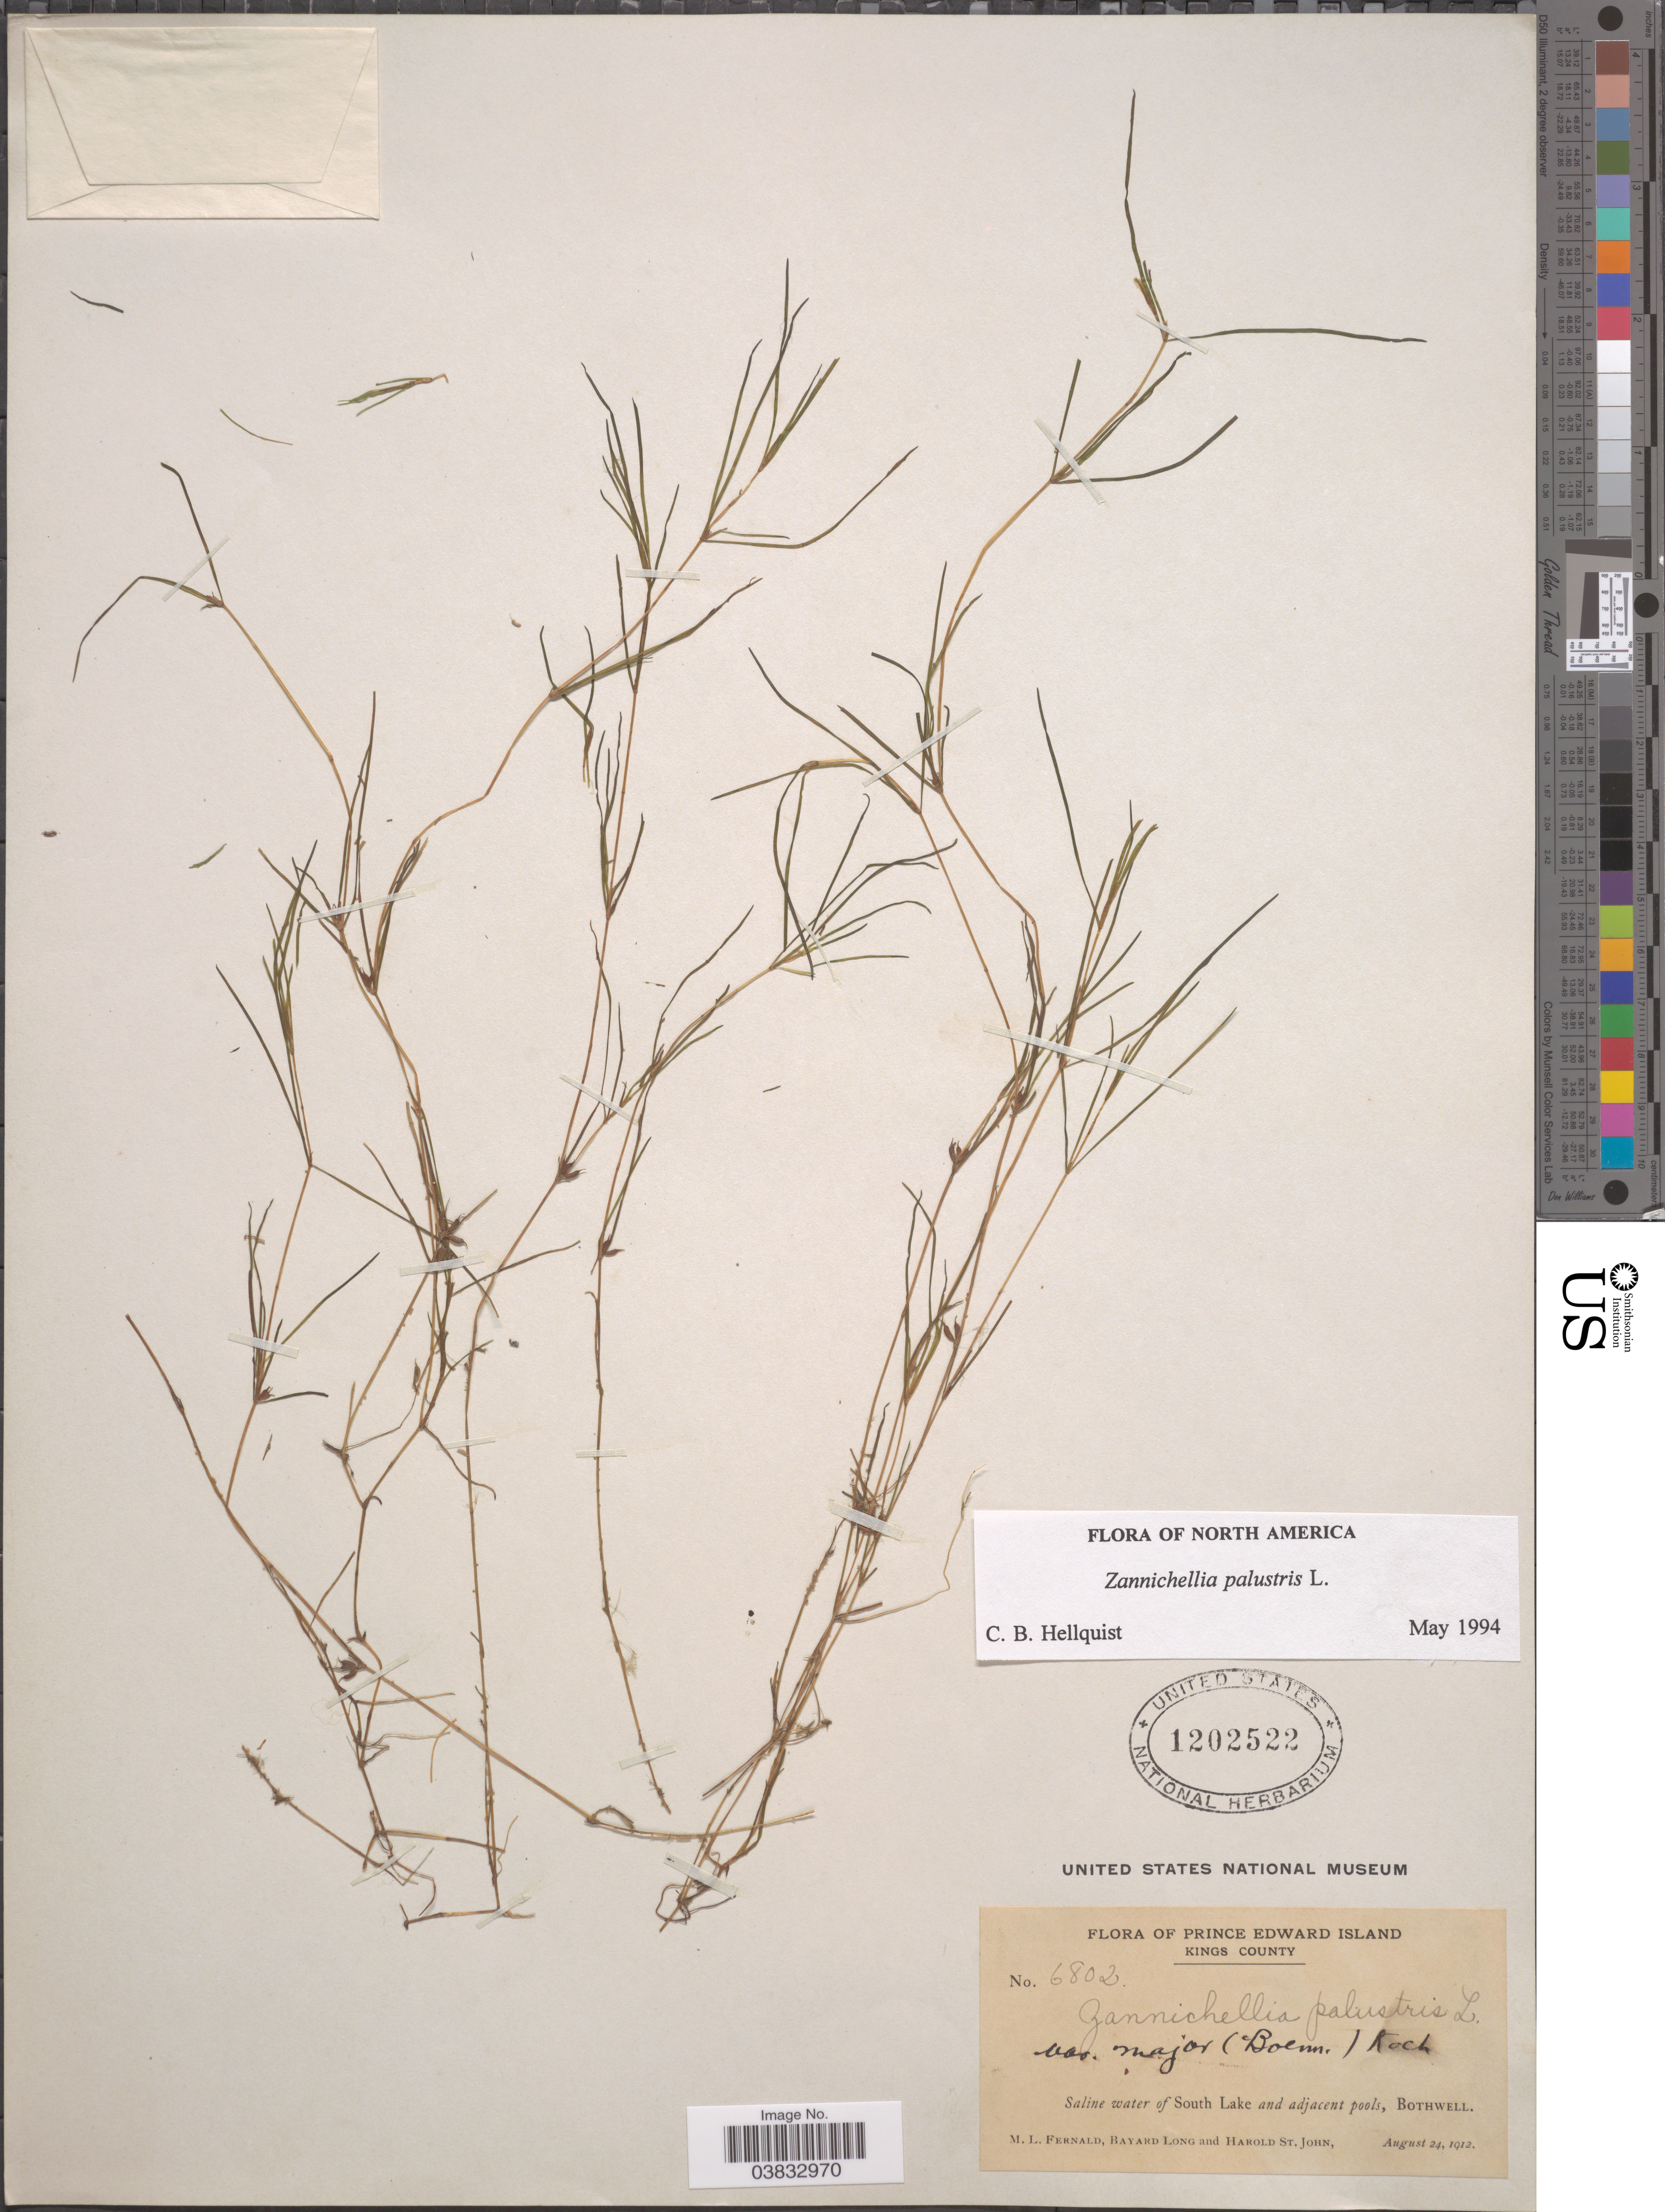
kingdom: Plantae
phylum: Tracheophyta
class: Liliopsida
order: Alismatales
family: Potamogetonaceae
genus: Zannichellia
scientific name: Zannichellia palustris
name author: L.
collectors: M. L. Fernald, B. Long & H. St. John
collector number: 6802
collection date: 1912-08-24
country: Canada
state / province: Prince Edward Island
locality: Kings County. Saline water of South Lake and adjacent pools, Bothwell.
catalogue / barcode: US 1202522